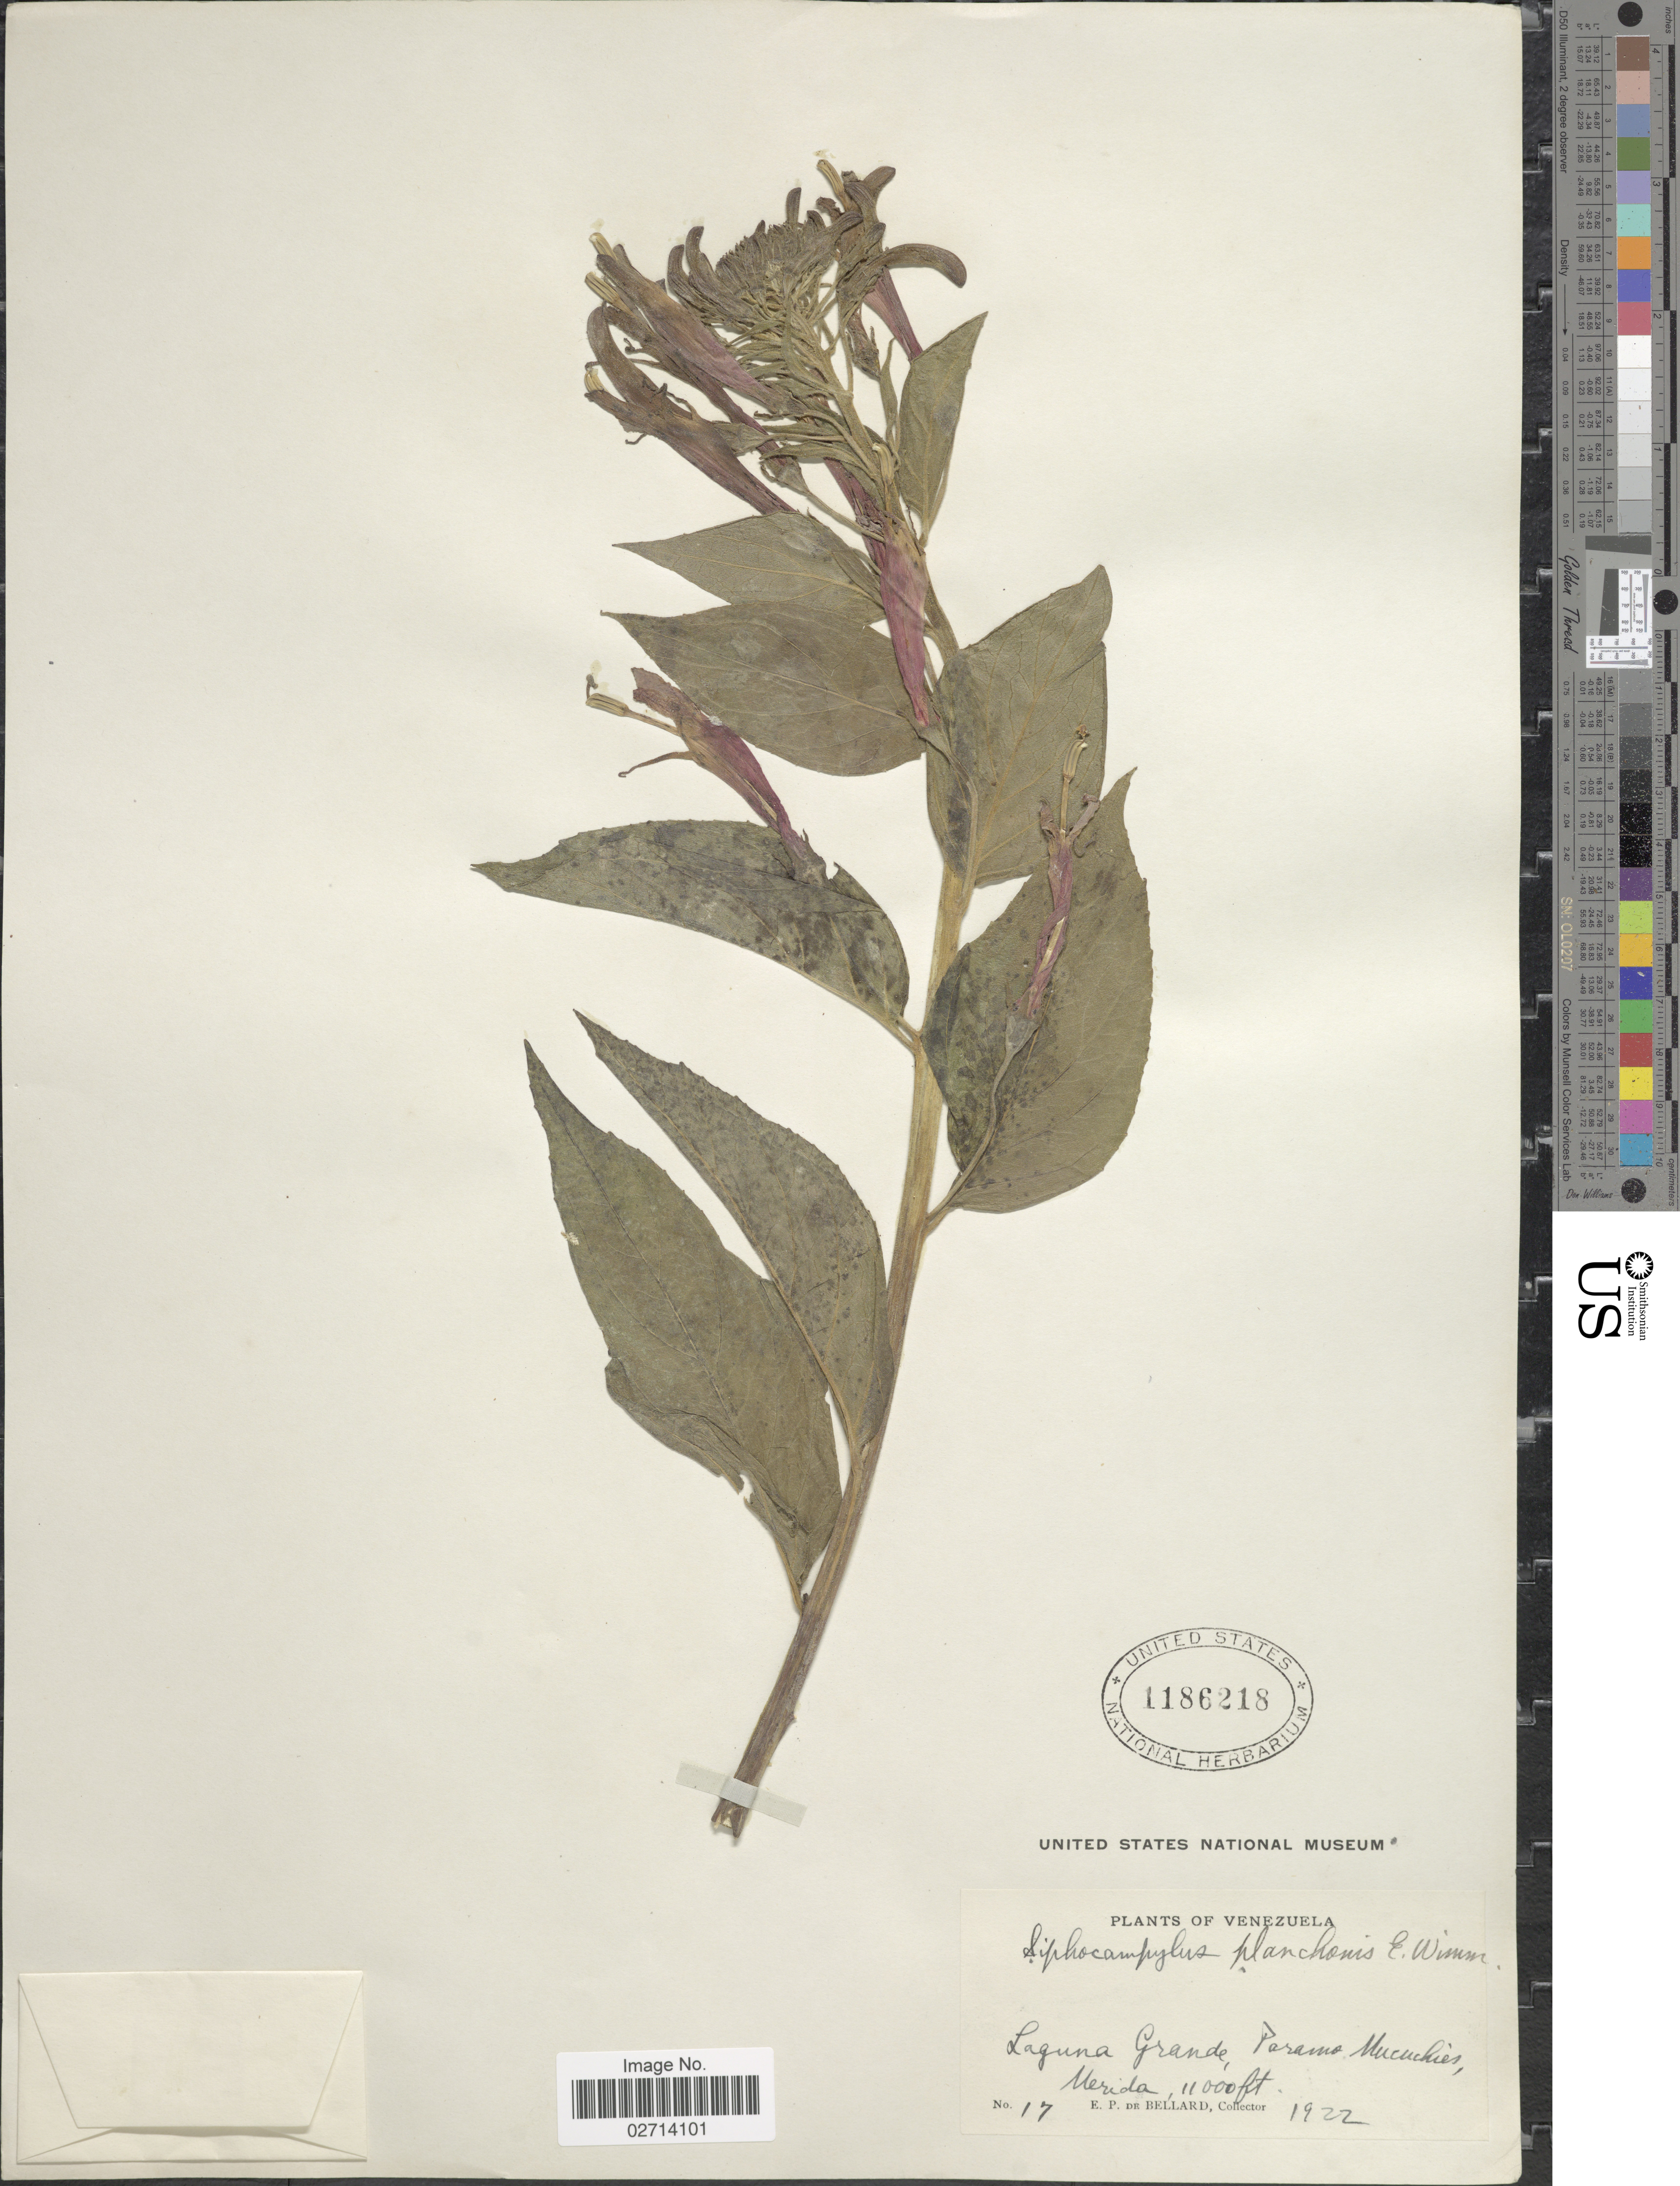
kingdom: Plantae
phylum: Tracheophyta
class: Magnoliopsida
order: Asterales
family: Campanulaceae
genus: Siphocampylus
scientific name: Siphocampylus planchonis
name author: E. Wimm.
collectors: E. de Bellard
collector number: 17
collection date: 1922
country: Venezuela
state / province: Mérida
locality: Laguna Grande, Paramo Mucuchies.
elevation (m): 3353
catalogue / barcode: US 1186218